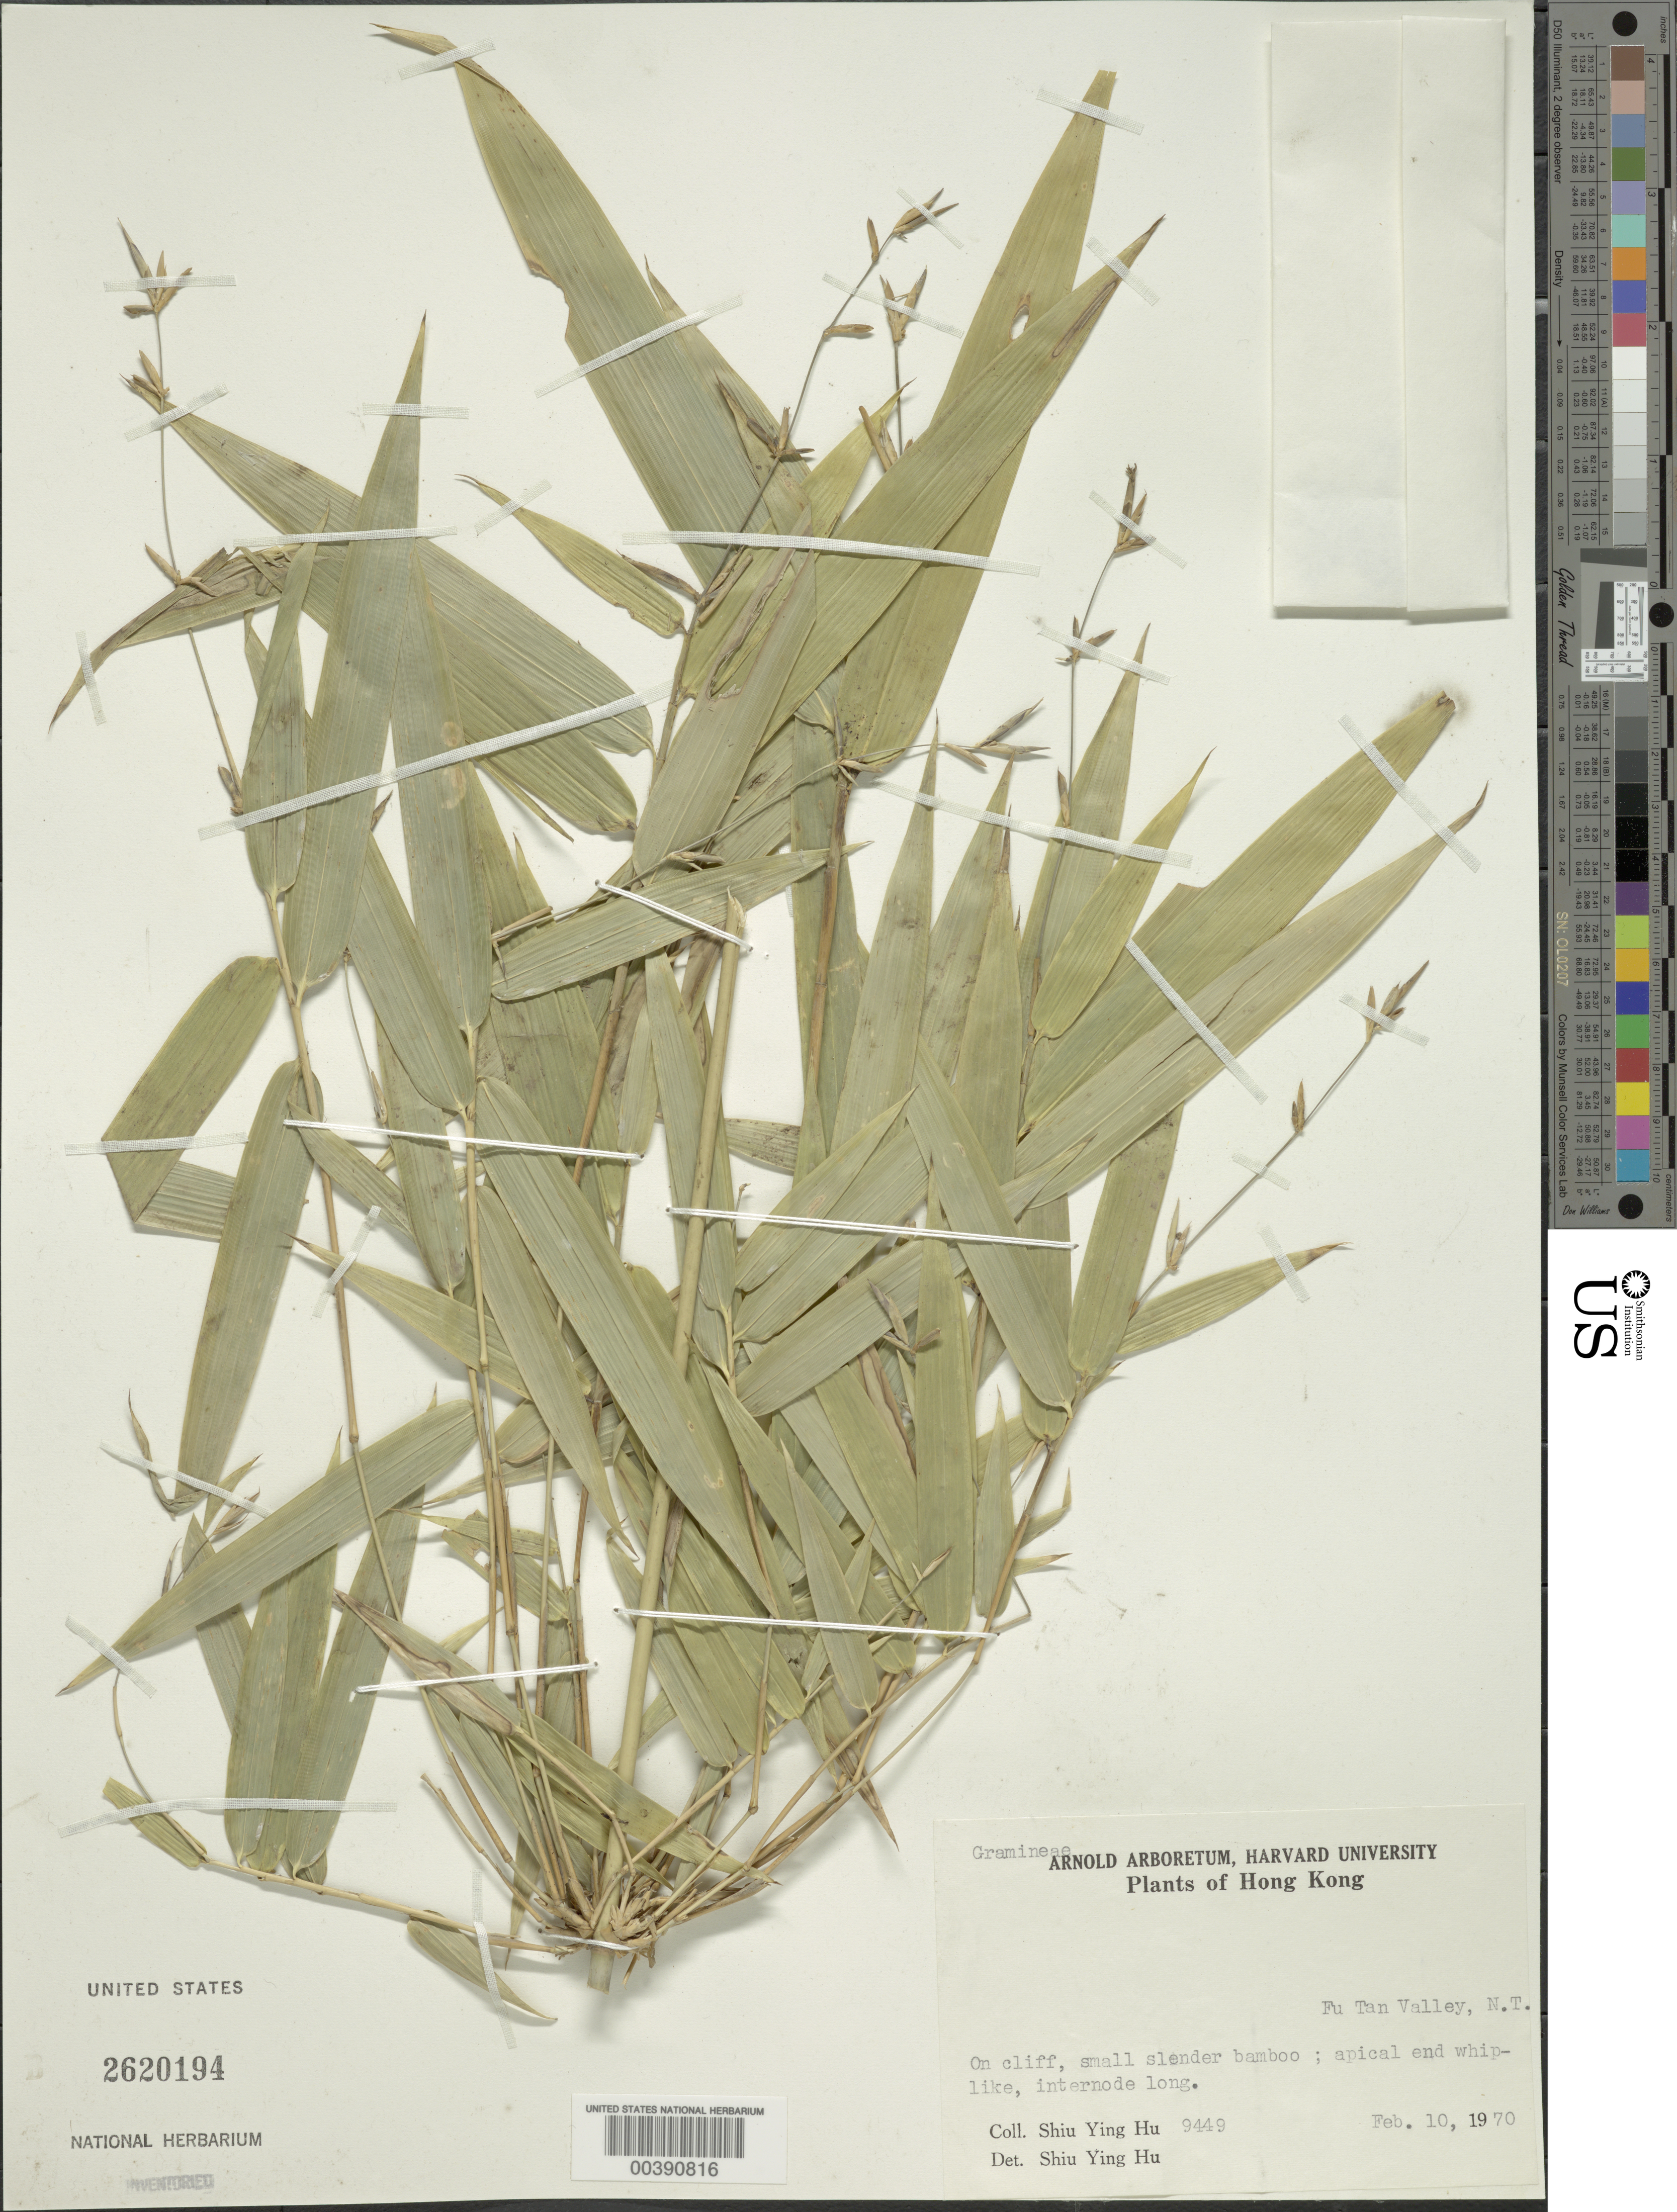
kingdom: Plantae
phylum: Tracheophyta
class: Liliopsida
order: Poales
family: Poaceae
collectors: Y. Shiu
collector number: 9449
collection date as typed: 10 Feb 1970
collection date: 1970-02-10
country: China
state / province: Hong Kong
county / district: New Territories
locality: Fu tan valley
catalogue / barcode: US 2620194